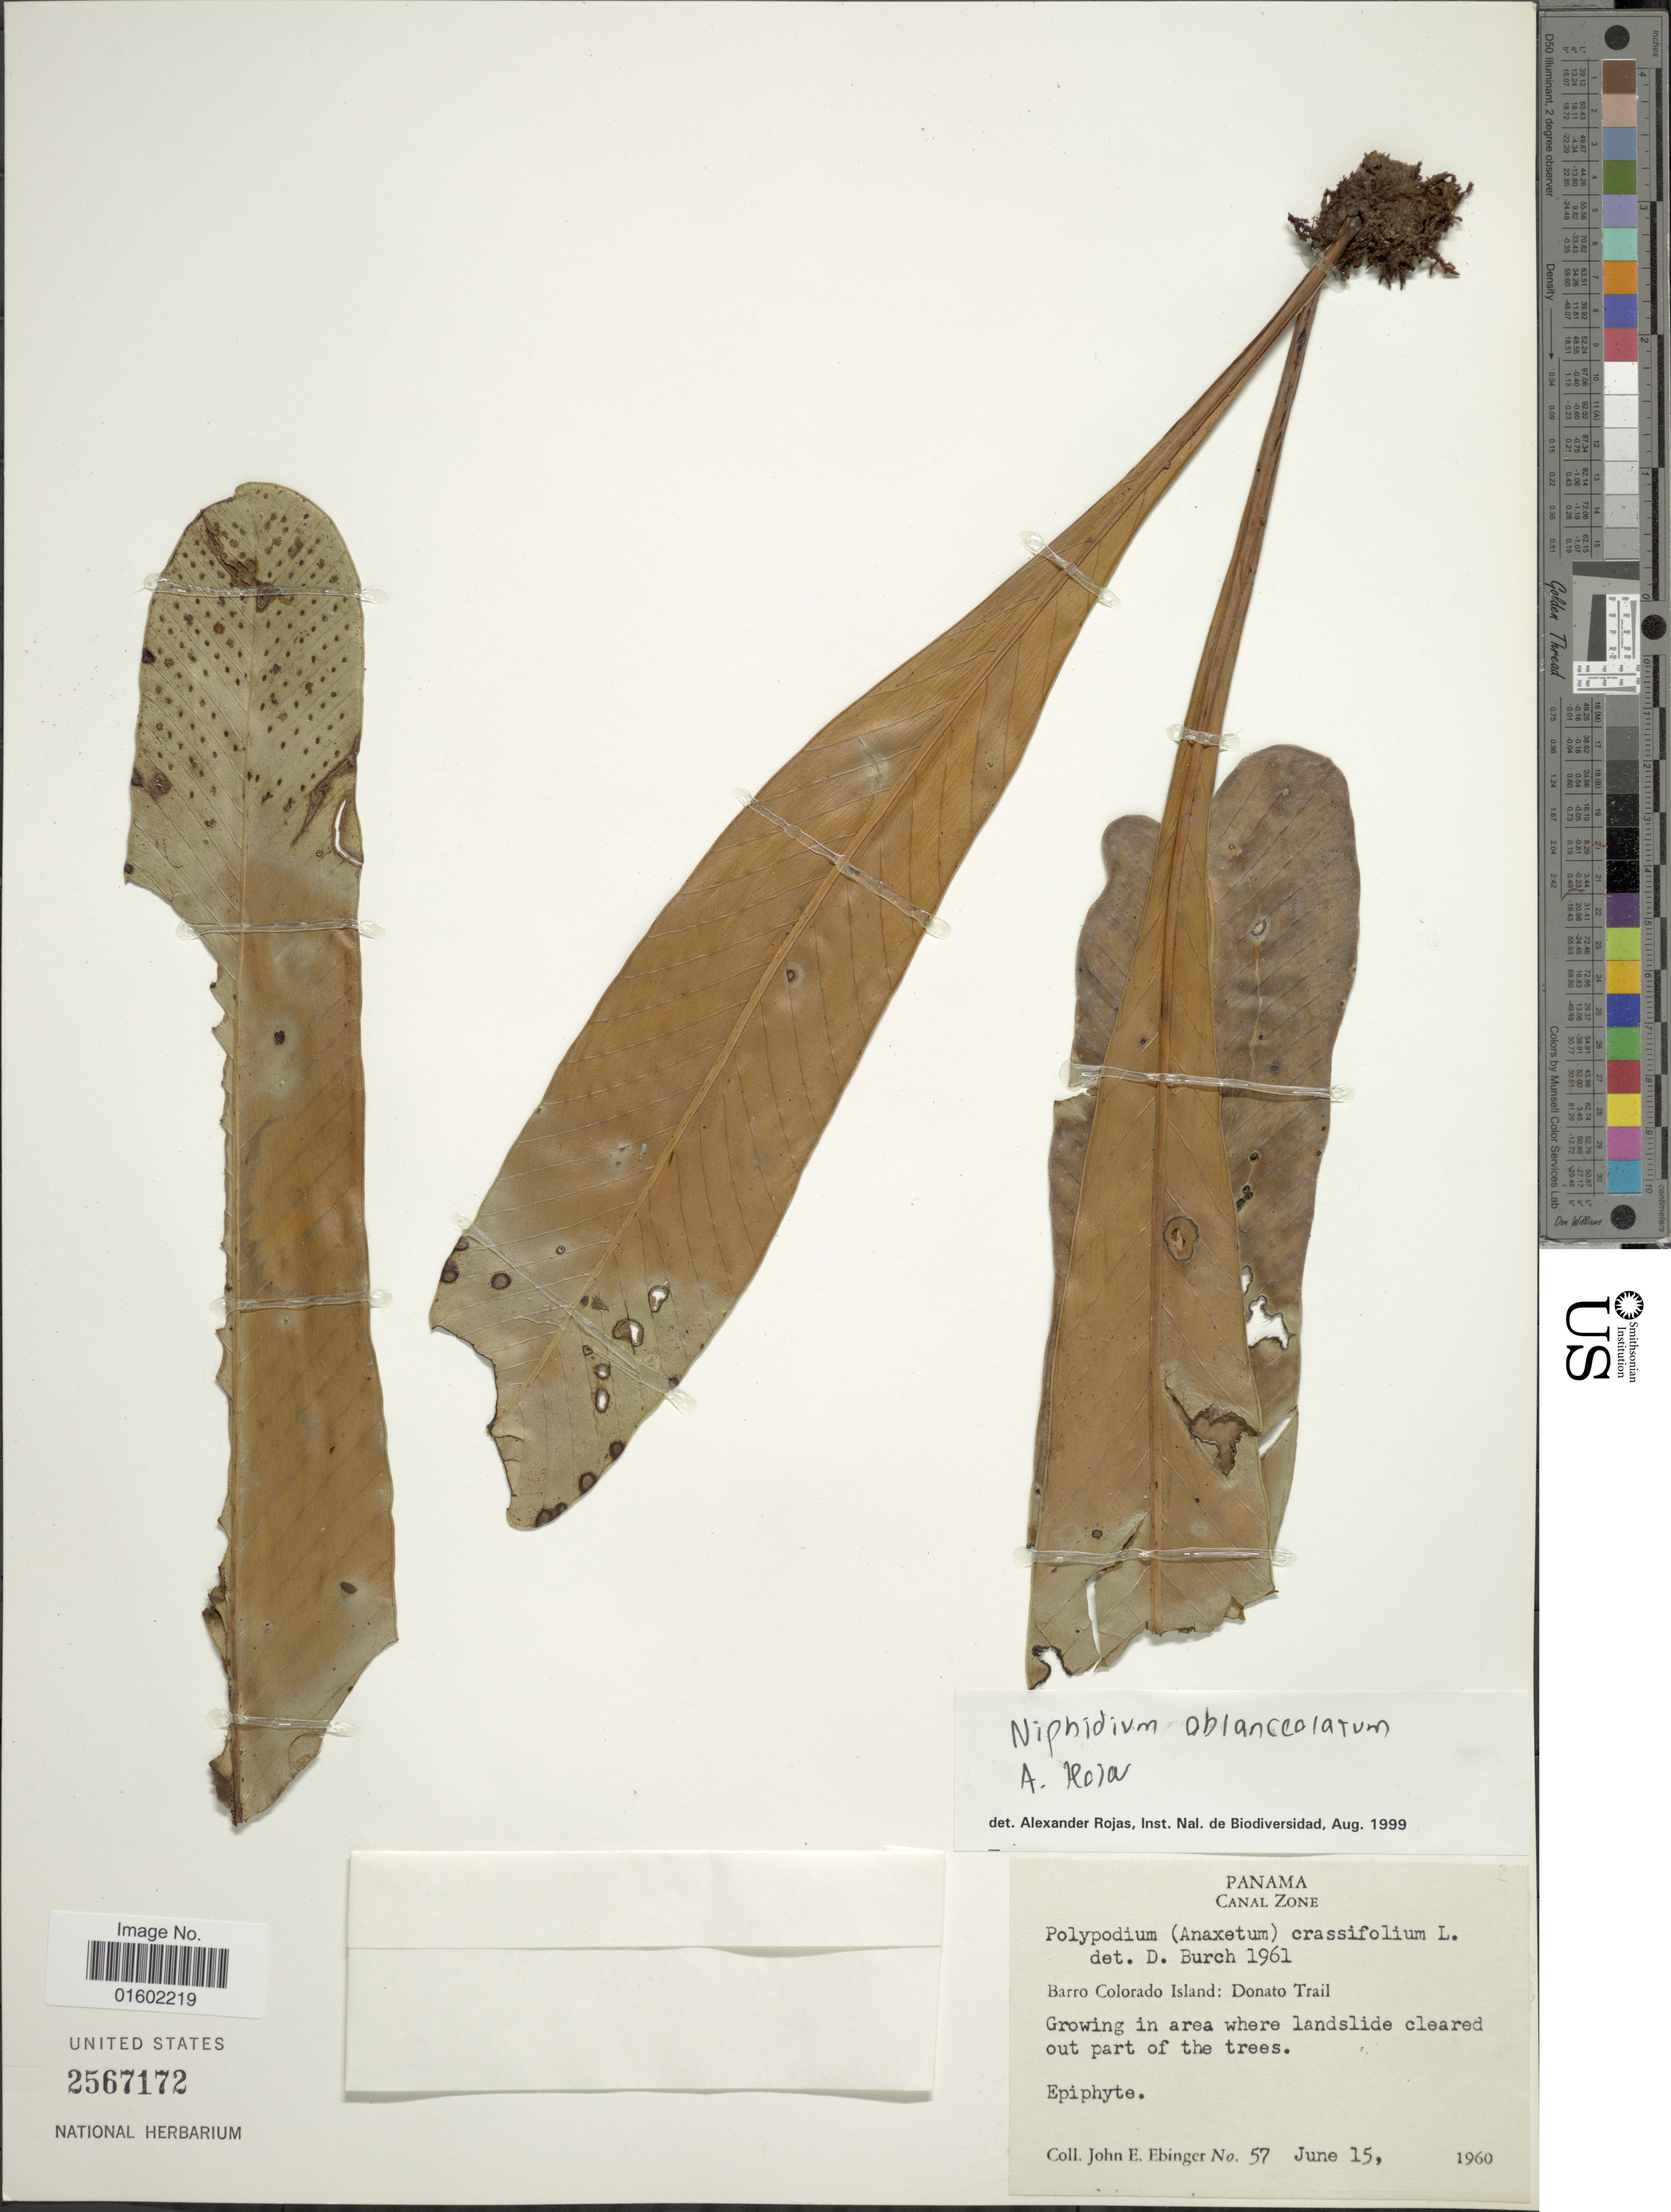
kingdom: Plantae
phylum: Tracheophyta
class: Polypodiopsida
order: Polypodiales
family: Polypodiaceae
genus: Niphidium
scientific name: Niphidium crassifolium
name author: (L.) Lellinger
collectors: J. Ebinger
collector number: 57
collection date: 1960-06-15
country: Panama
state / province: Panamá Oeste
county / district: Canal Zone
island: Barro Colorado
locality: Barro Colorado Island: Donato Trail, Canal Zone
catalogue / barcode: US 2567172